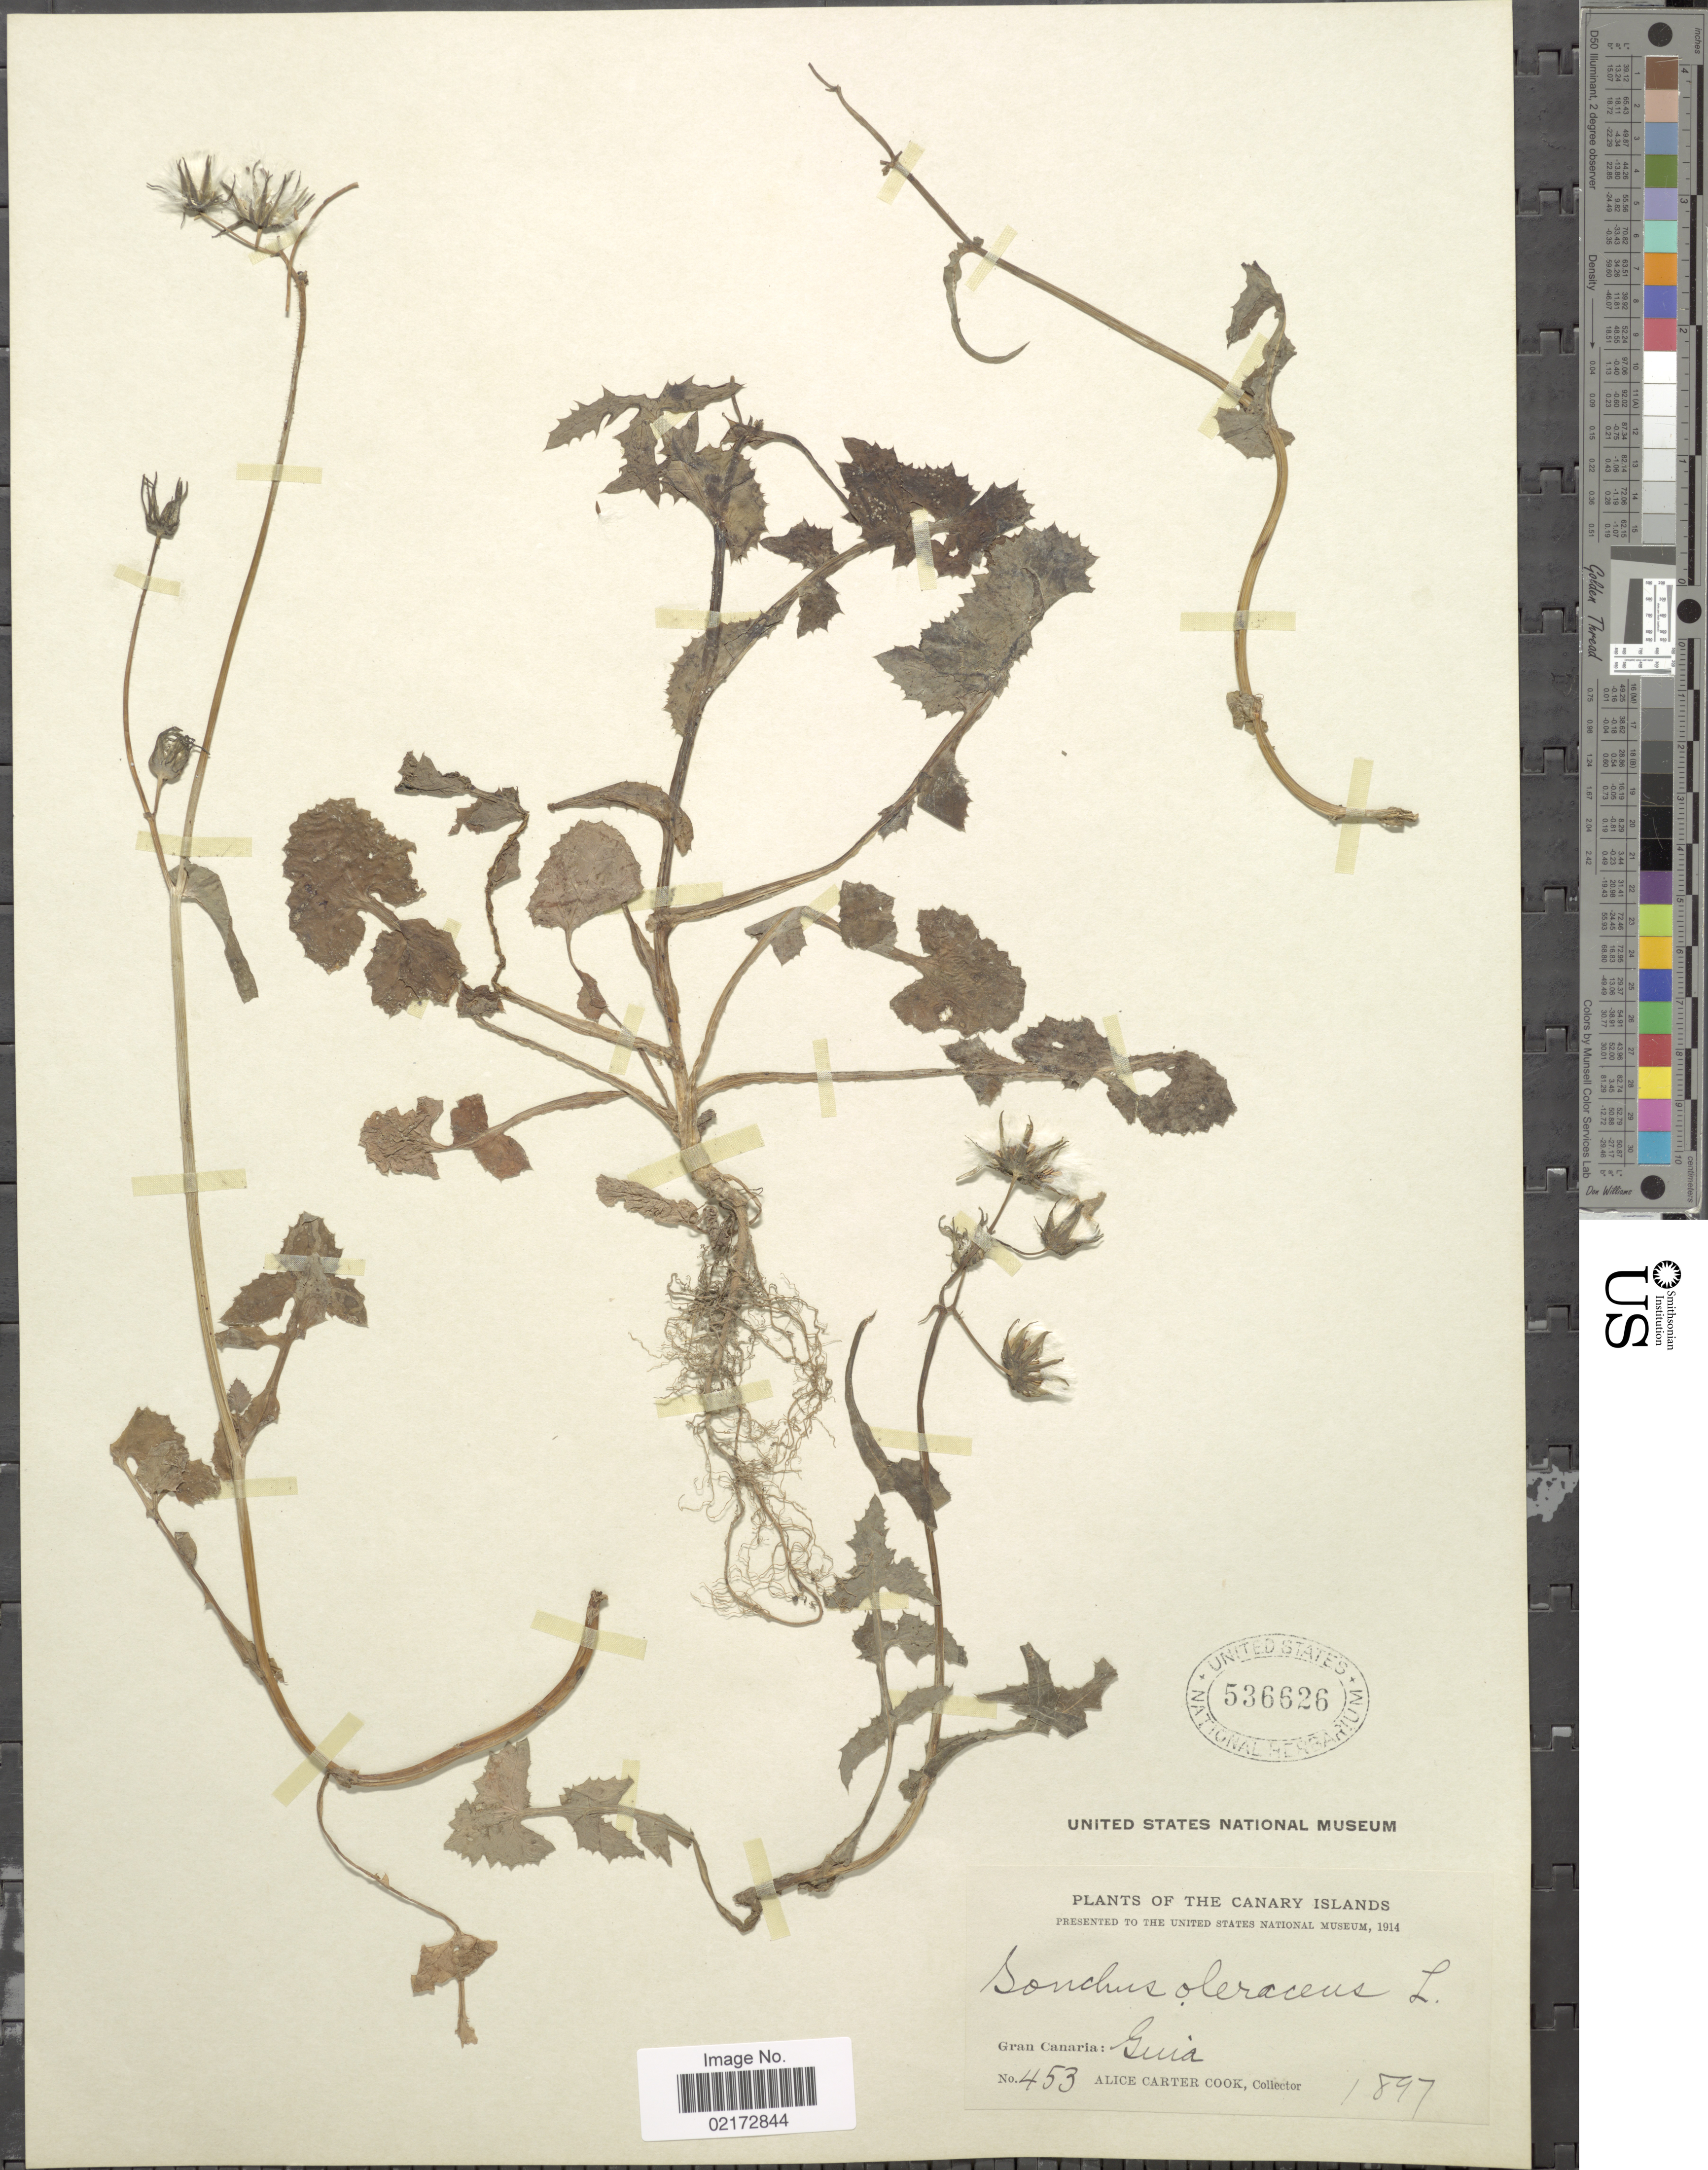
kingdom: Plantae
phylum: Tracheophyta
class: Magnoliopsida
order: Asterales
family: Asteraceae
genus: Sonchus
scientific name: Sonchus oleraceus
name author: L.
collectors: Alice C. Cook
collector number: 453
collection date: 1897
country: Spain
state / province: Canarias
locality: The Canary Islands, Gran Canaria, Guia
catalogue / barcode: US 536626